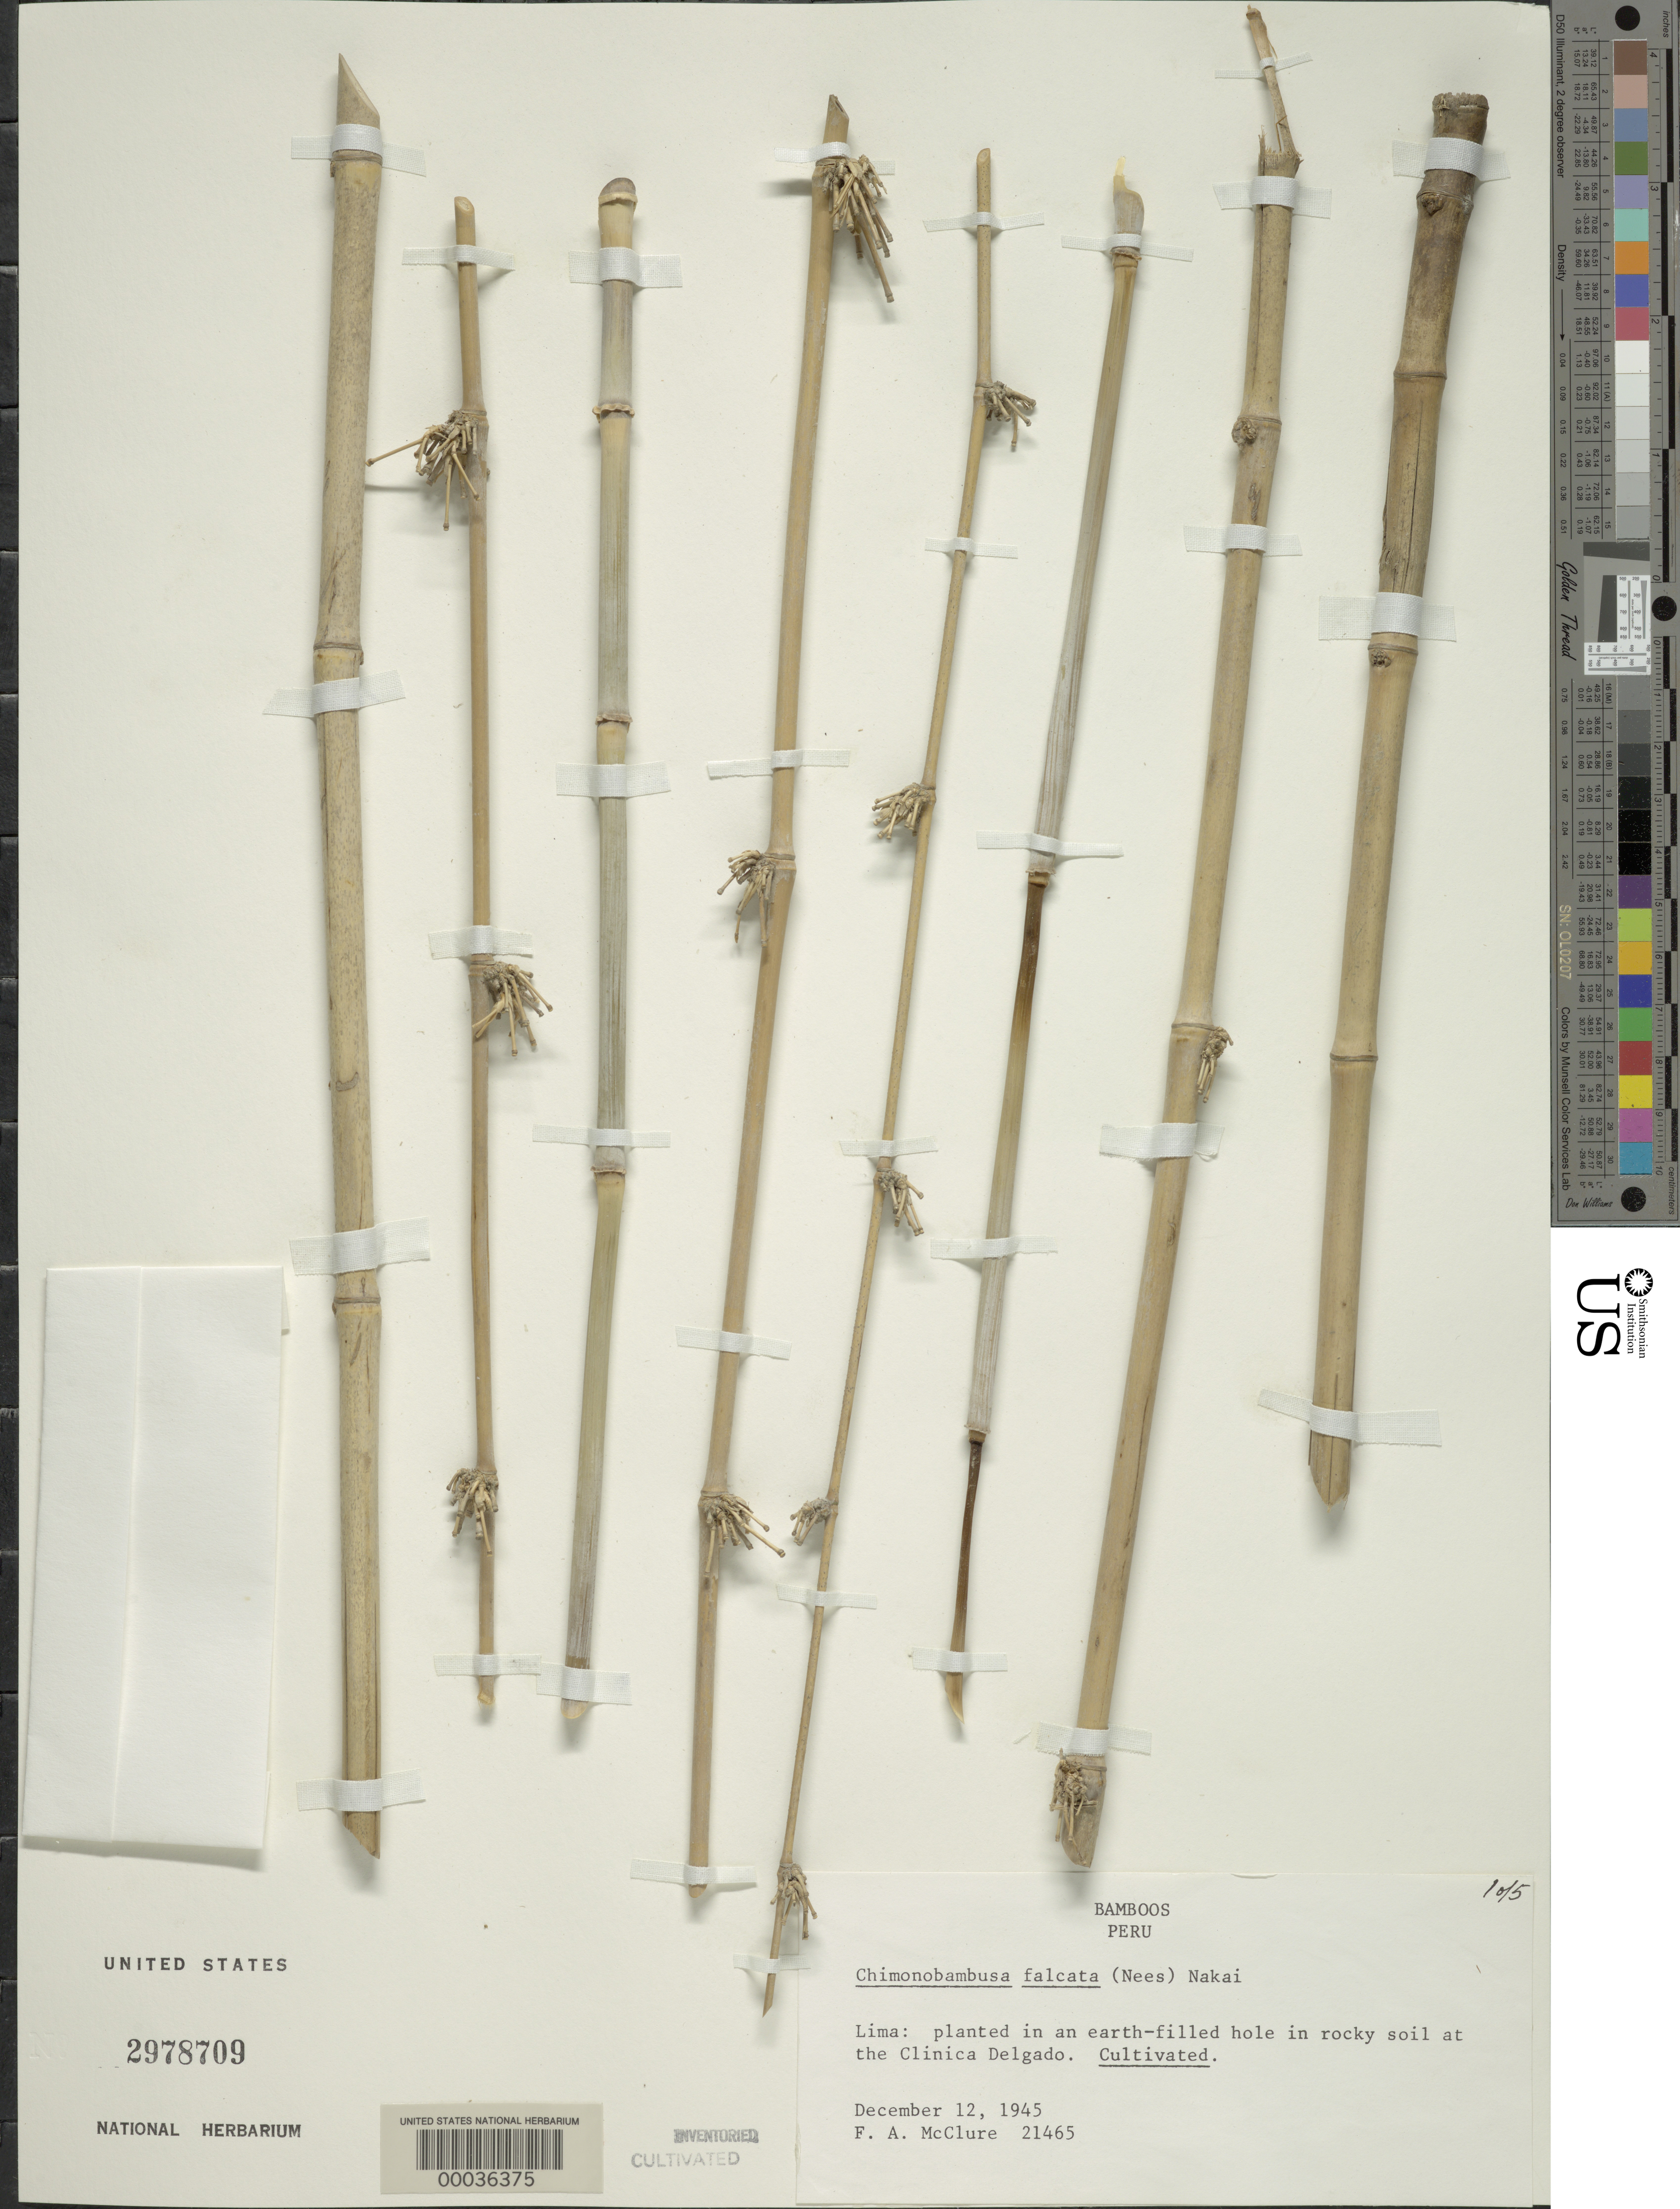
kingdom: Plantae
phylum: Tracheophyta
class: Liliopsida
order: Poales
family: Poaceae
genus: Drepanostachyum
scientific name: Drepanostachyum falconeri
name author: (Hook. f. ex Munro) Soderstr.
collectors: F. A. McClure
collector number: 21465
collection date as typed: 12 Dec 1945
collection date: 1945-12-12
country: Peru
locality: Lima, Clínica Delgado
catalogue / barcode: US 2978709